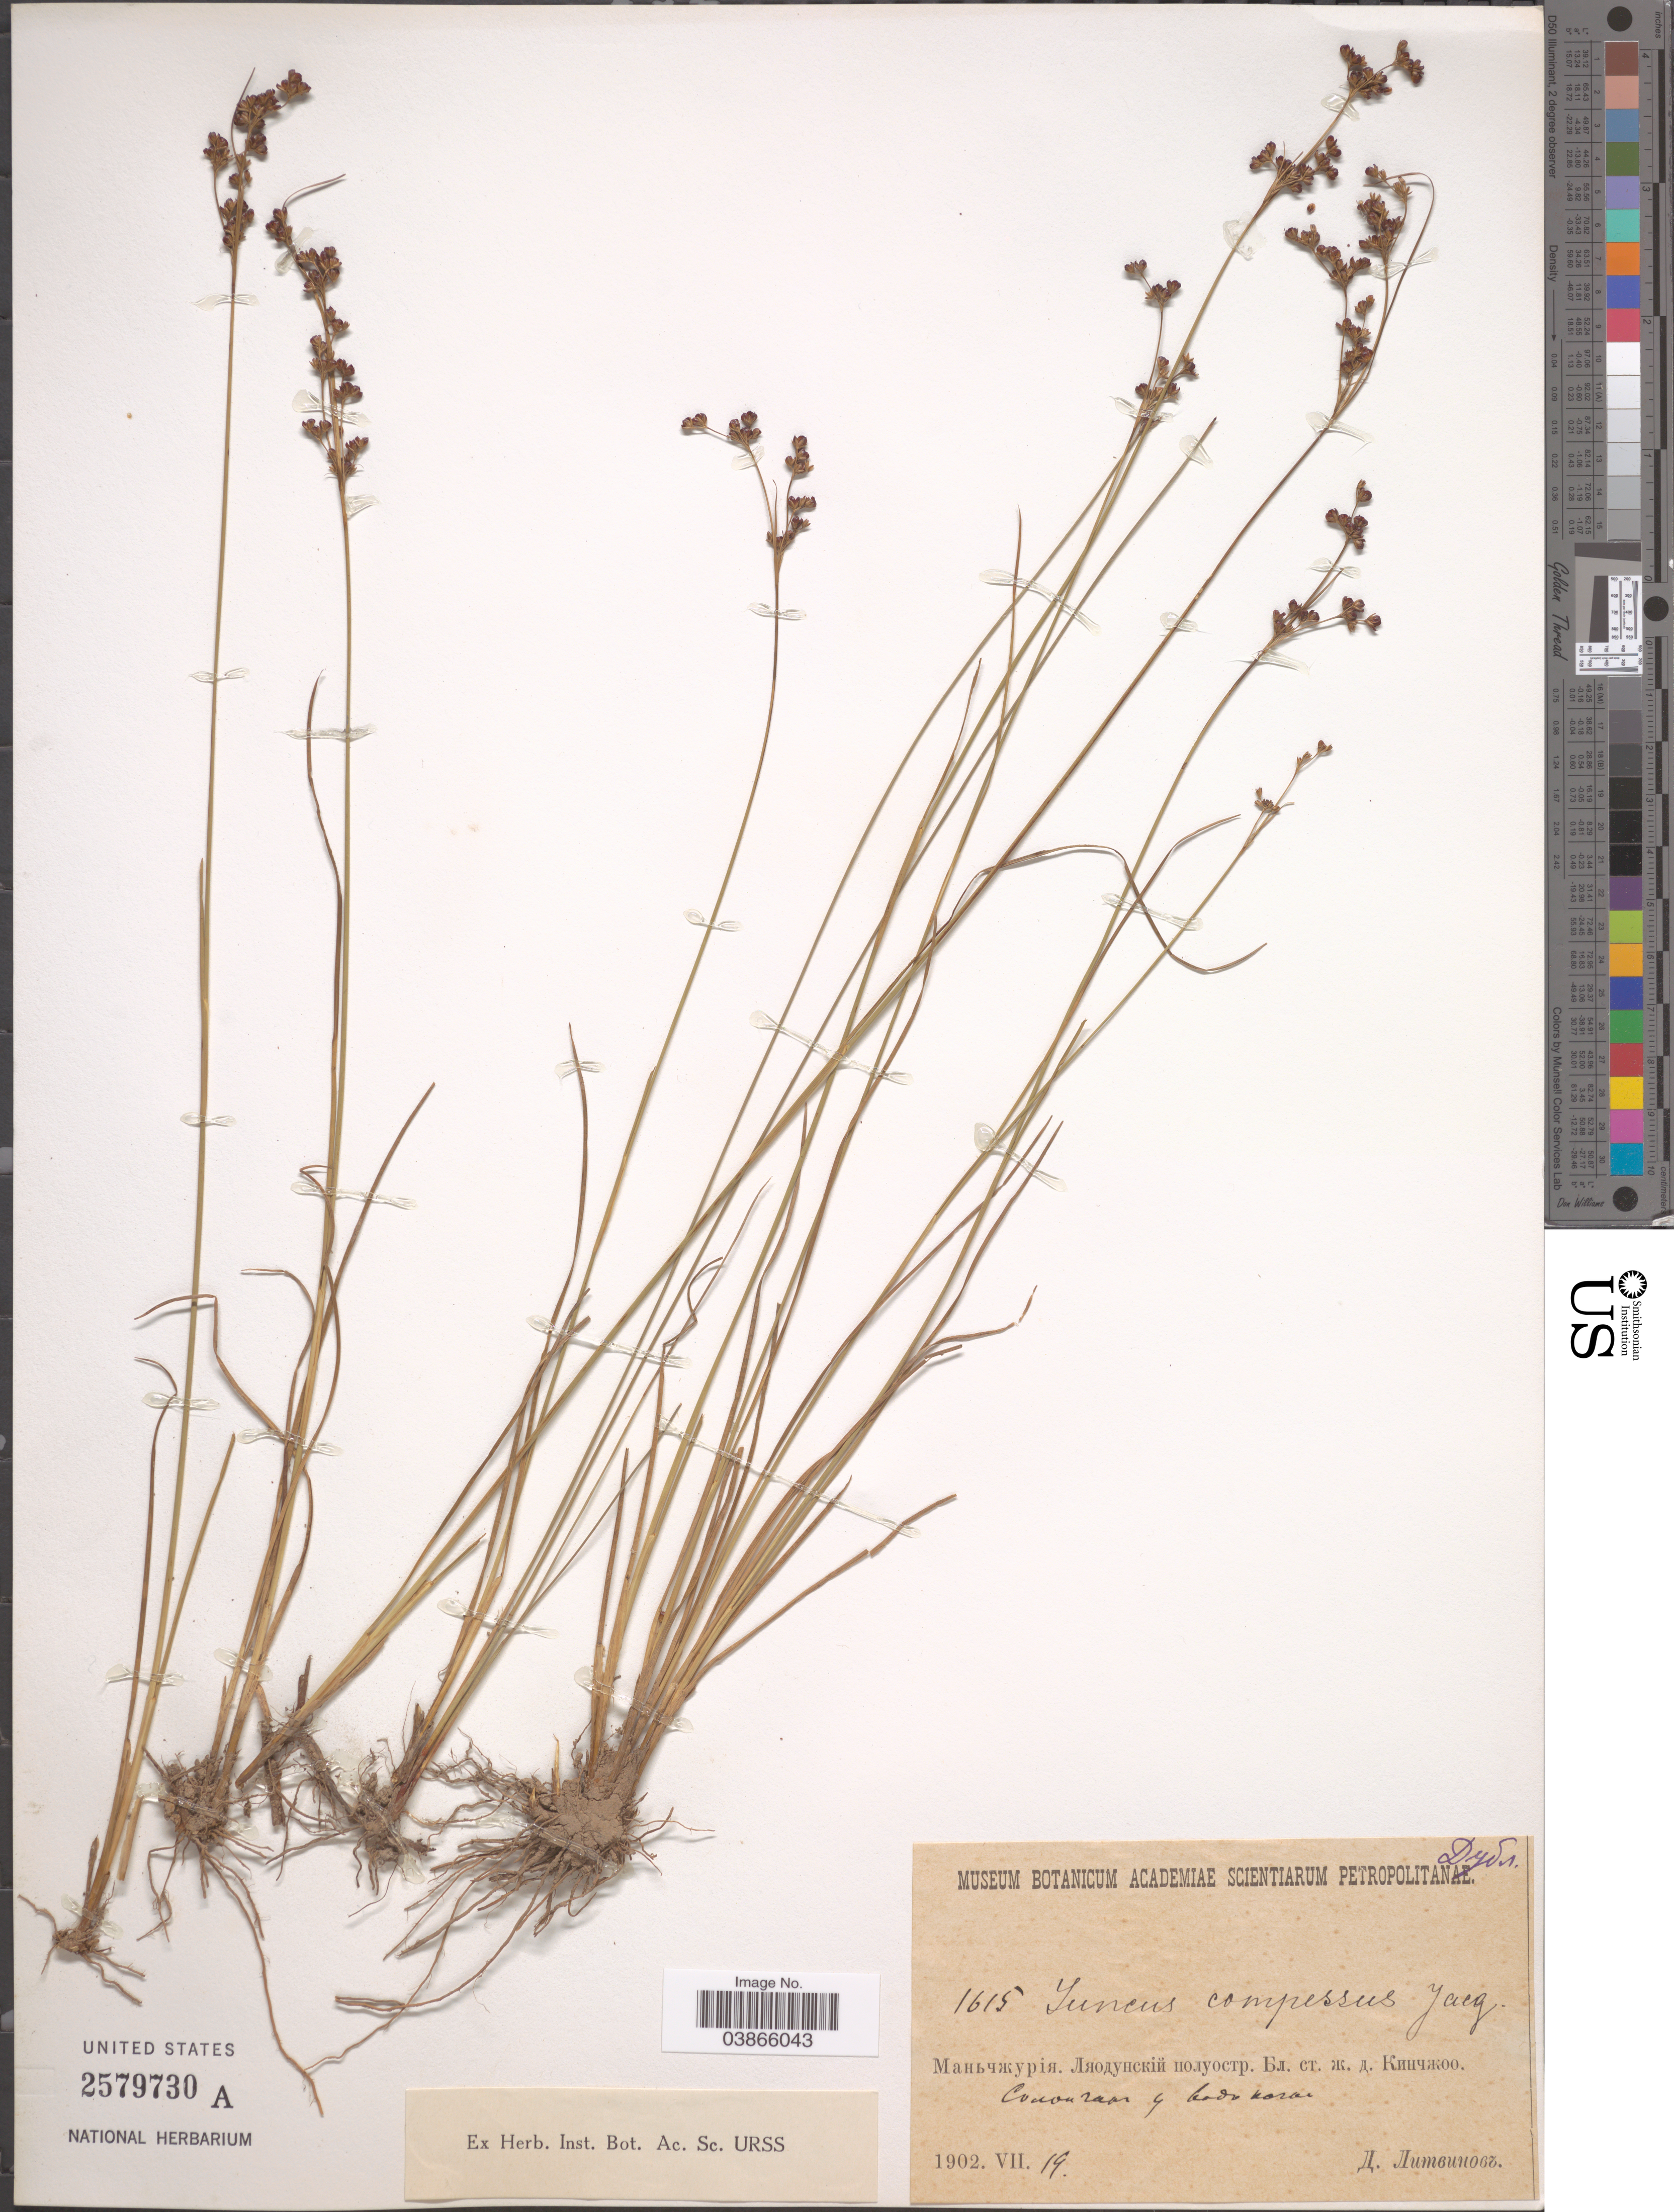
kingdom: Plantae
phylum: Tracheophyta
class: Liliopsida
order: Poales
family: Juncaceae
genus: Juncus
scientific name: Juncus compressus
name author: Jacq.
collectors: D. Litvinov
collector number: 1615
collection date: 1902-07-19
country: China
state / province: Liaoning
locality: Liaodong Peninsula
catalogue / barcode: US 2579730A